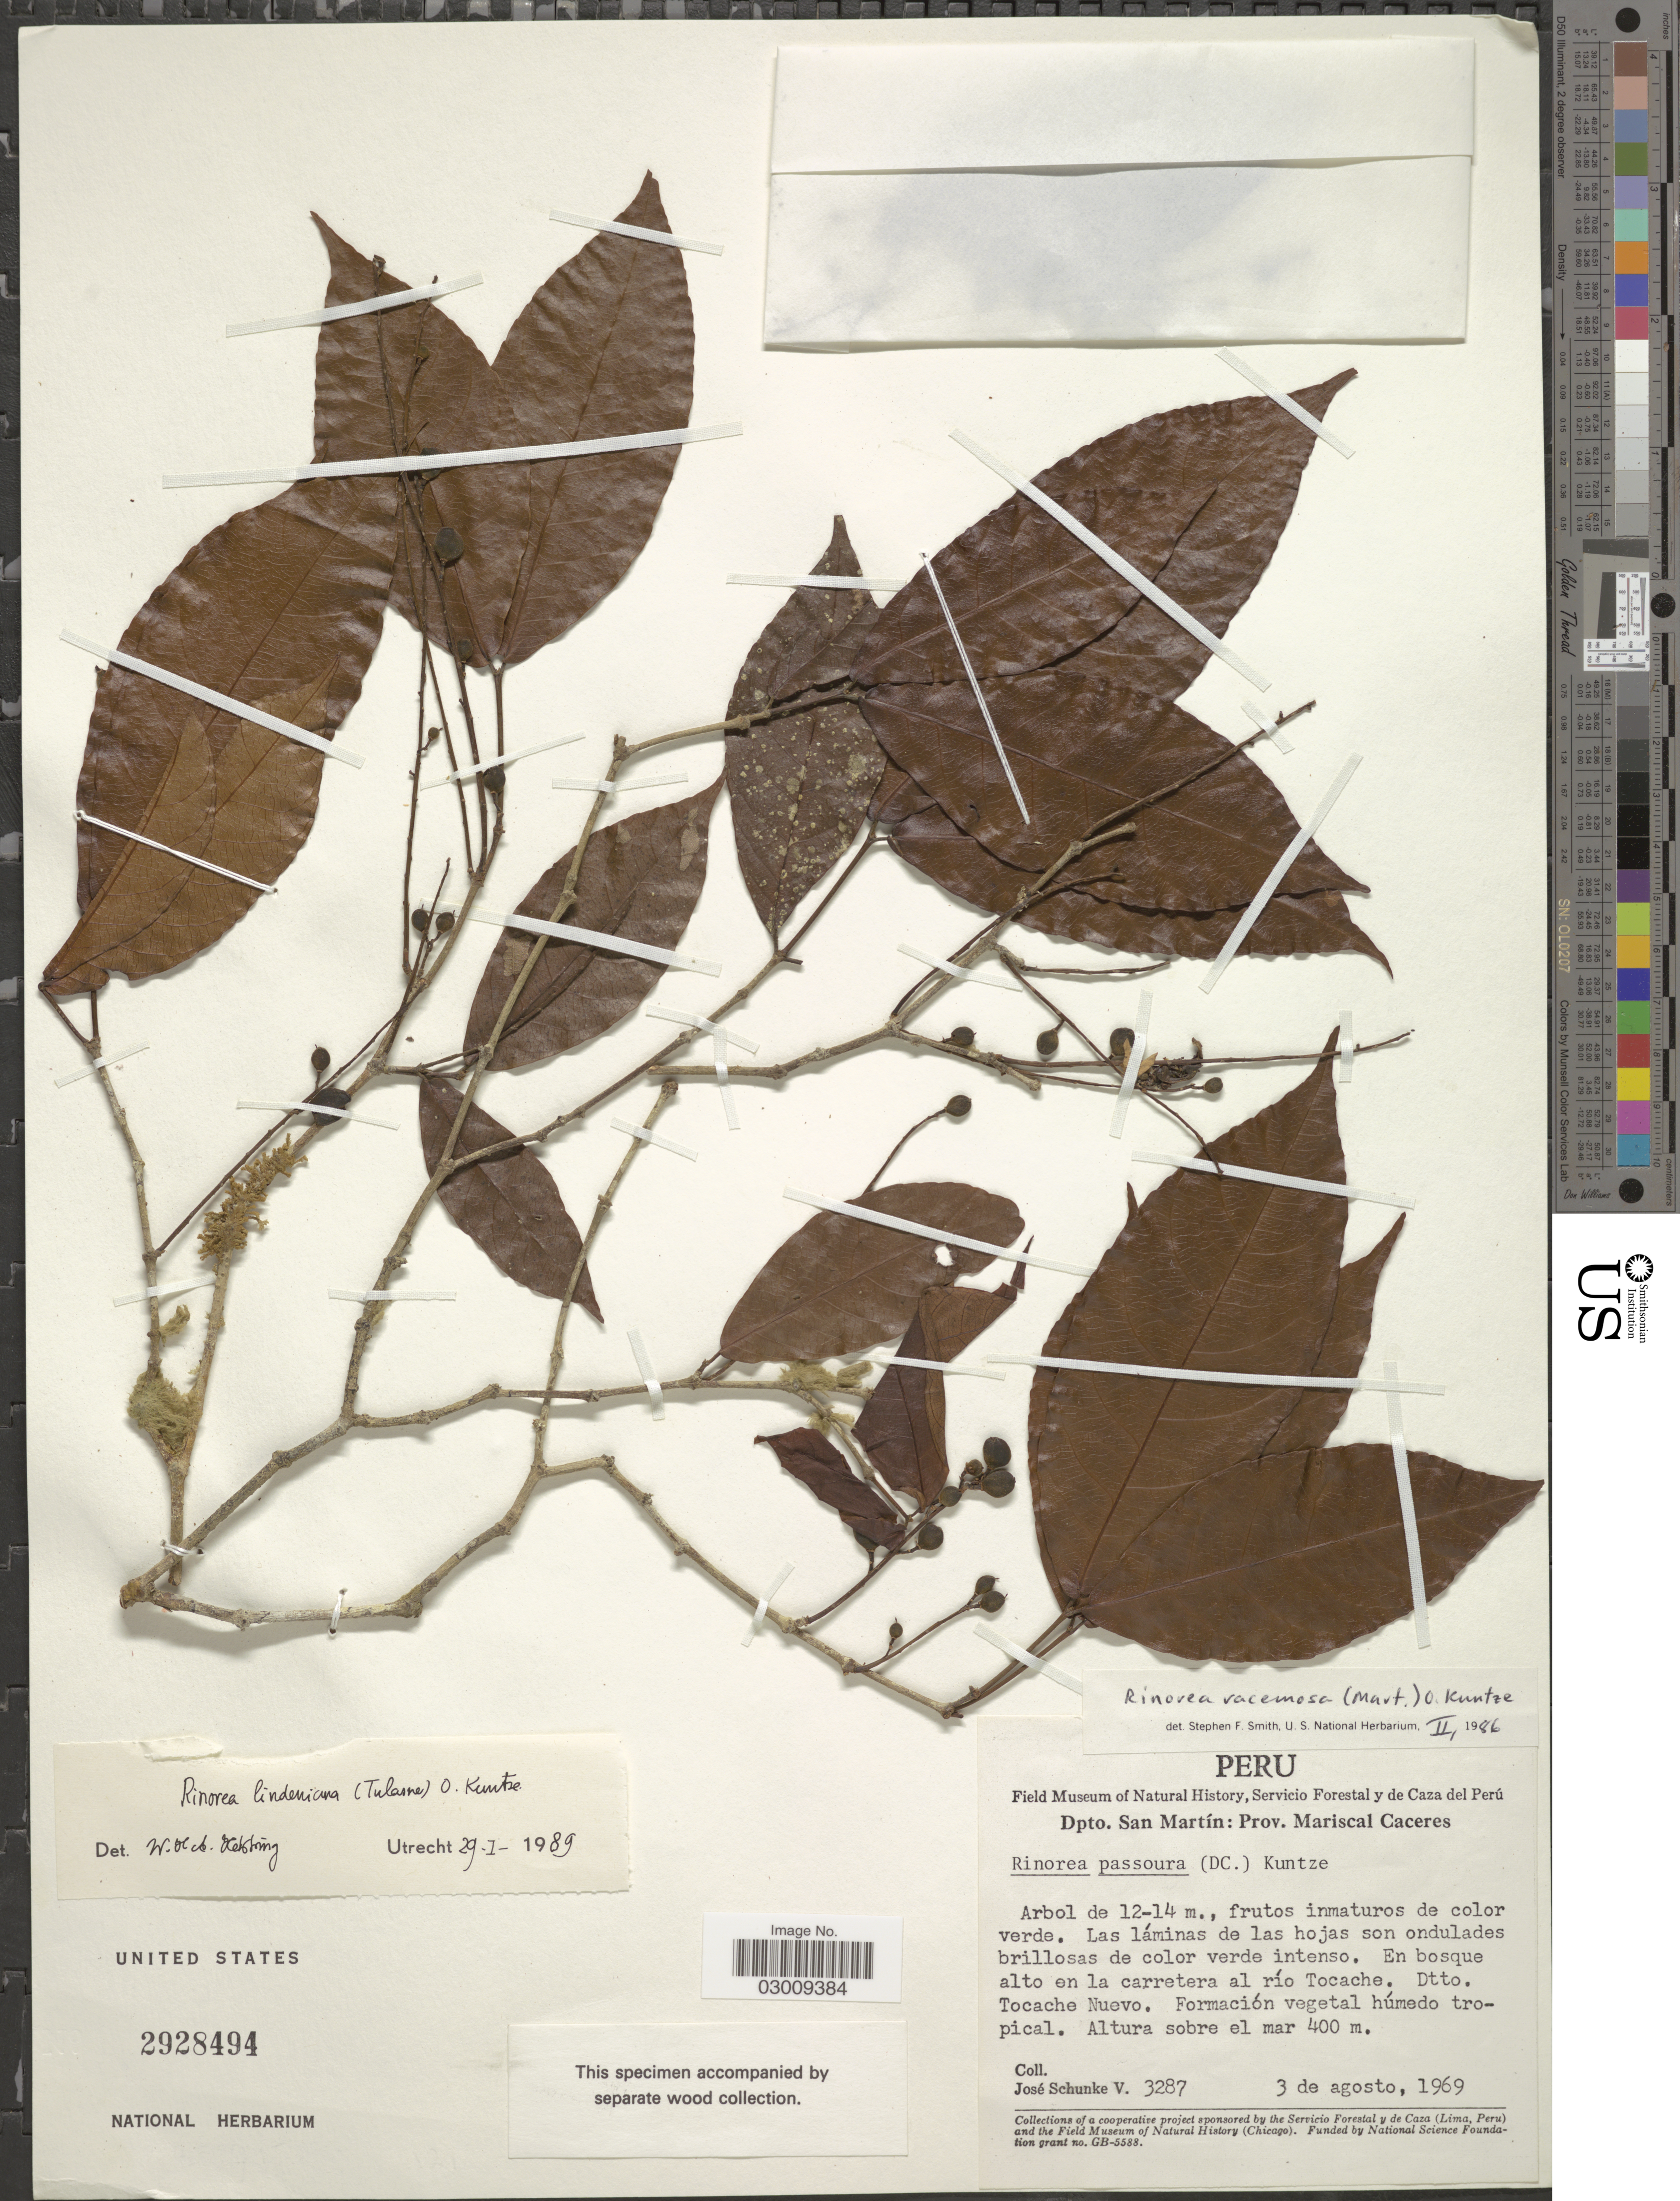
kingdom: Plantae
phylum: Tracheophyta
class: Magnoliopsida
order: Malpighiales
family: Violaceae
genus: Rinorea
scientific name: Rinorea lindeniana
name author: (Tul.) Kuntze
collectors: J. Schunke Vigo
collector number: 3287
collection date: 1969-08-03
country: Peru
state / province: San Martín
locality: Dpto. San Martín: Prov. Mariscal Caceres. En bosque alto en la carretera al río Tocache. Dtto. Tocache Nuevo.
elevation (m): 400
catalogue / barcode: US 2928494